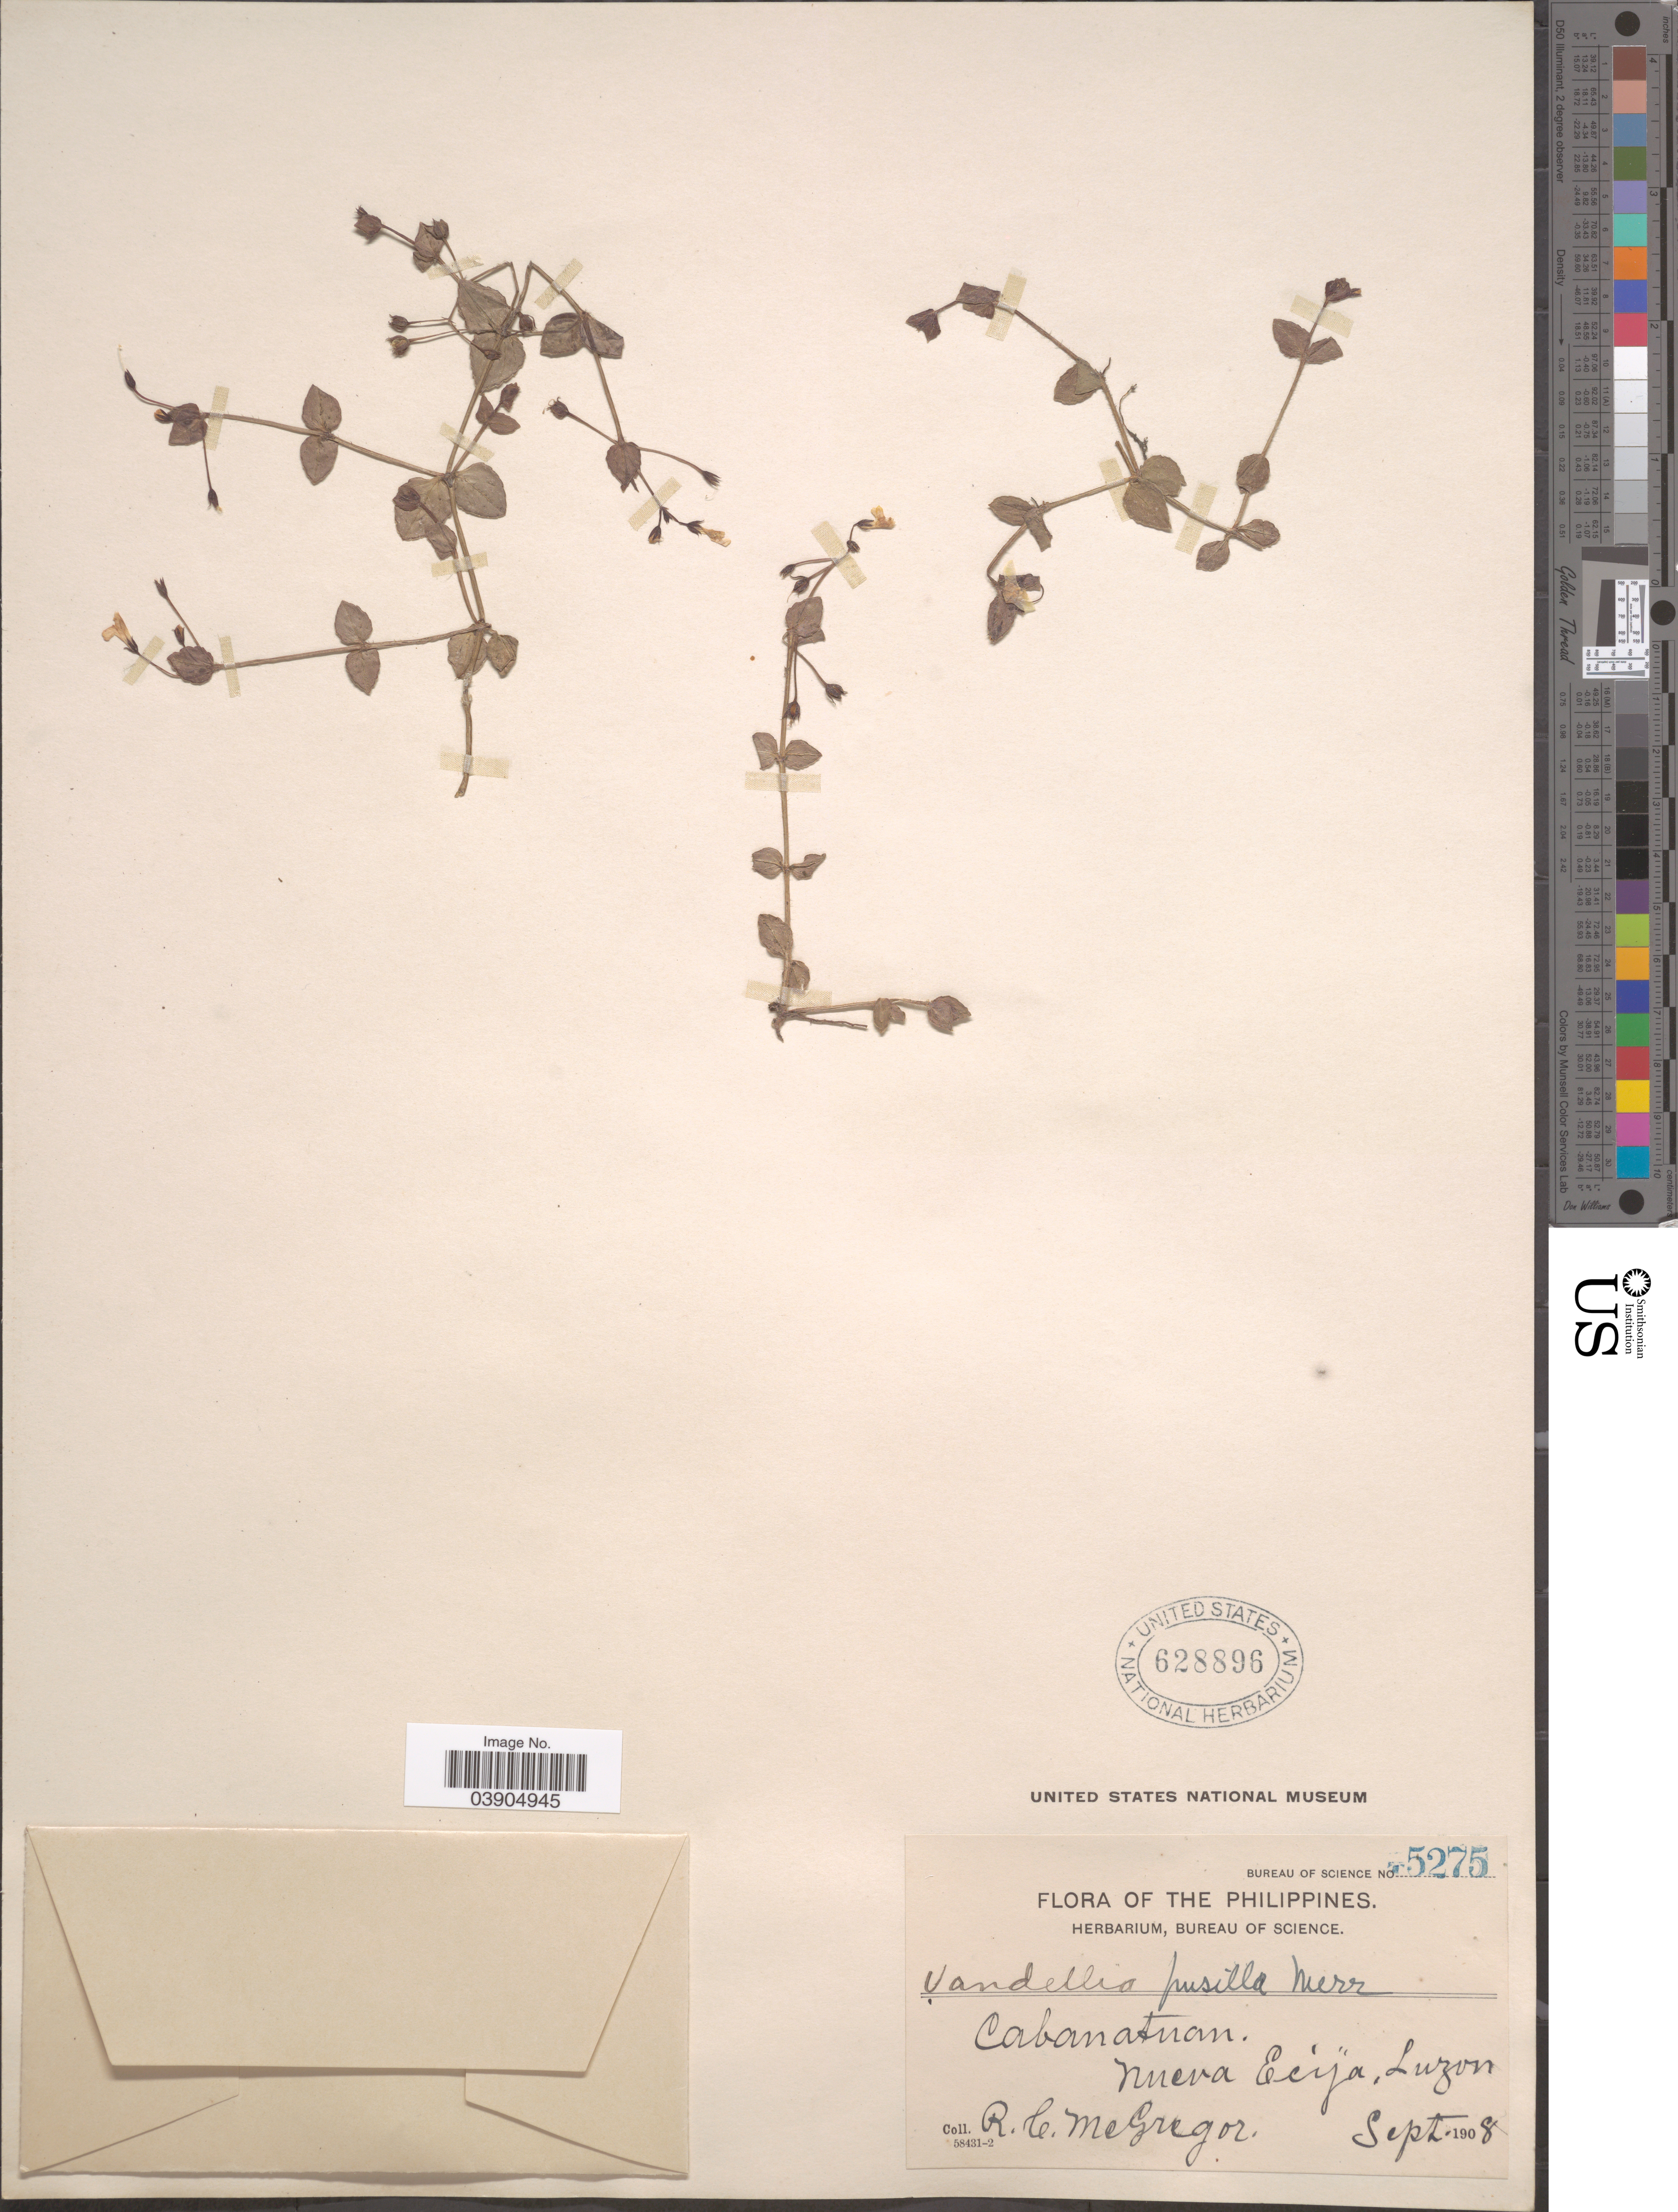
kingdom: Plantae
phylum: Tracheophyta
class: Magnoliopsida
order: Lamiales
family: Linderniaceae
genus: Lindernia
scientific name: Lindernia pusilla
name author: (Willd.) Bold.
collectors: R. C. McGregor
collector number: Bureau of Science 5275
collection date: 1908-09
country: Philippines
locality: Cabanatuan. Nueva Ecija, Luzon.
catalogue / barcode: US 628896